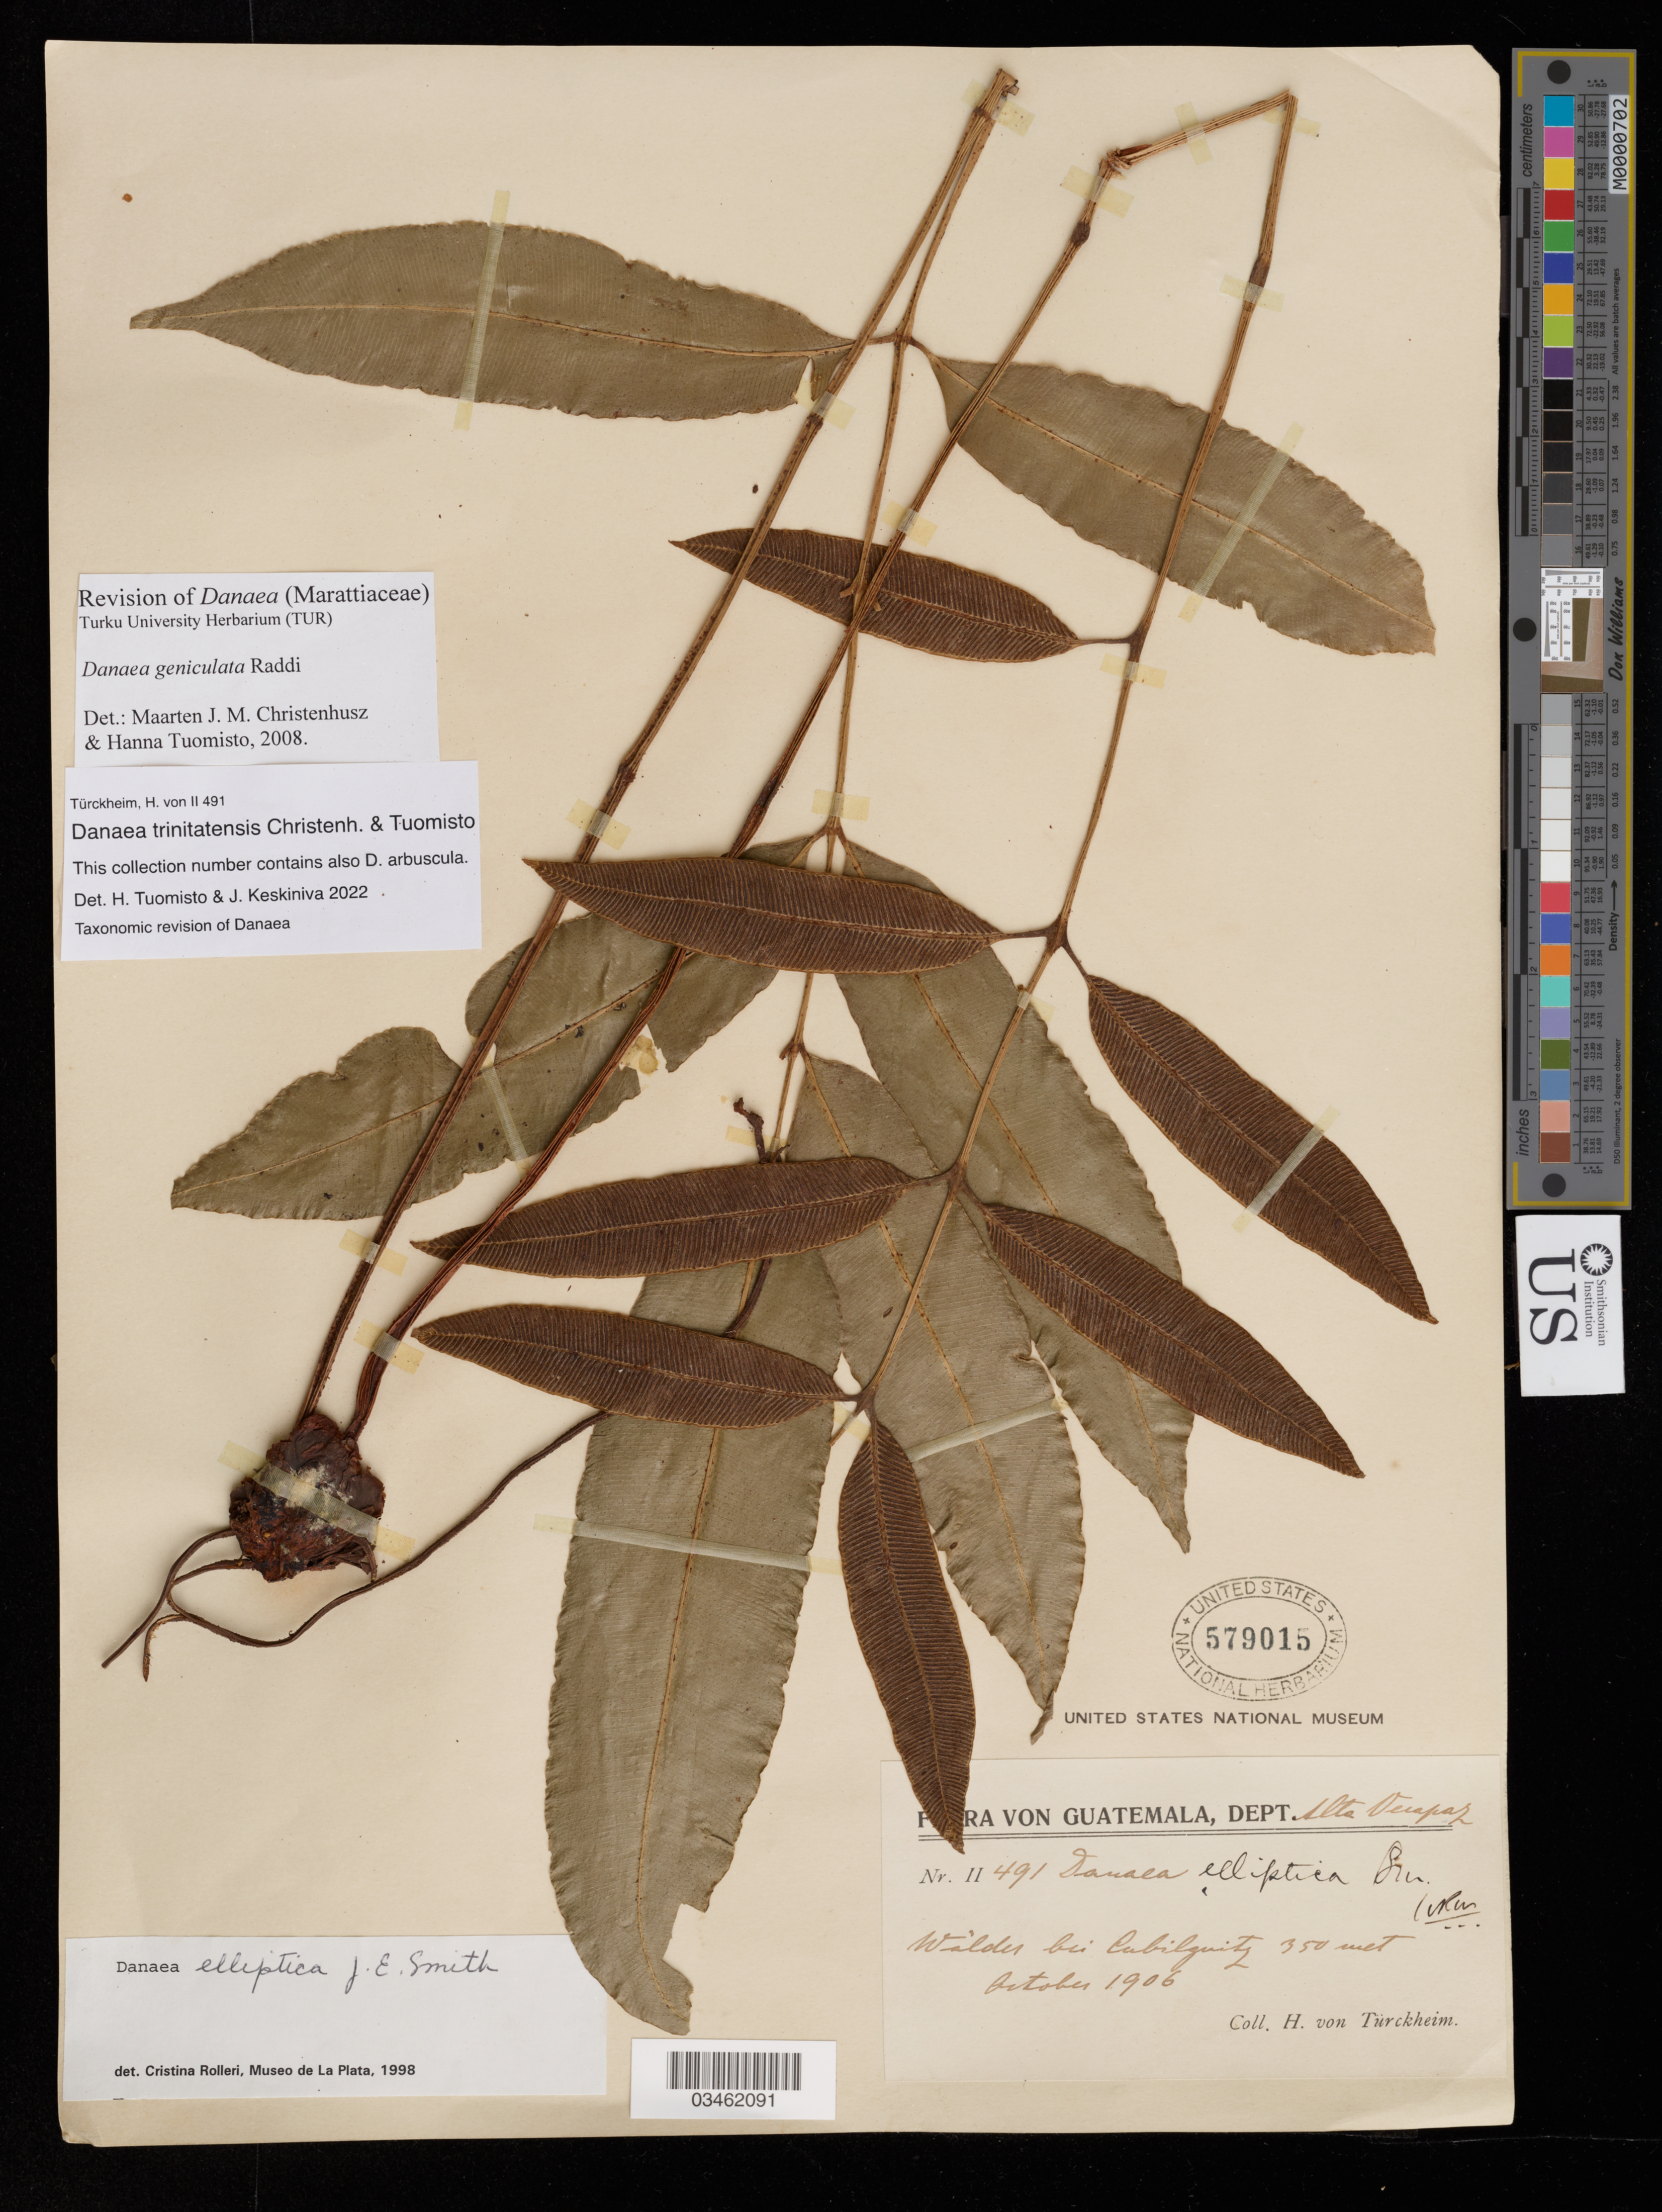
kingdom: Plantae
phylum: Tracheophyta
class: Polypodiopsida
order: Marattiales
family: Marattiaceae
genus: Danaea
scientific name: Danaea trinitatensis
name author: Tuomisto & Keskiniva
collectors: H. von Türckheim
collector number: II491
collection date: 1906-10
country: Guatemala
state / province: Alta Verapaz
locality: Dept. Alta Verapaz. Wãldes bei Cubilguitz.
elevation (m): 350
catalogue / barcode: US 579015